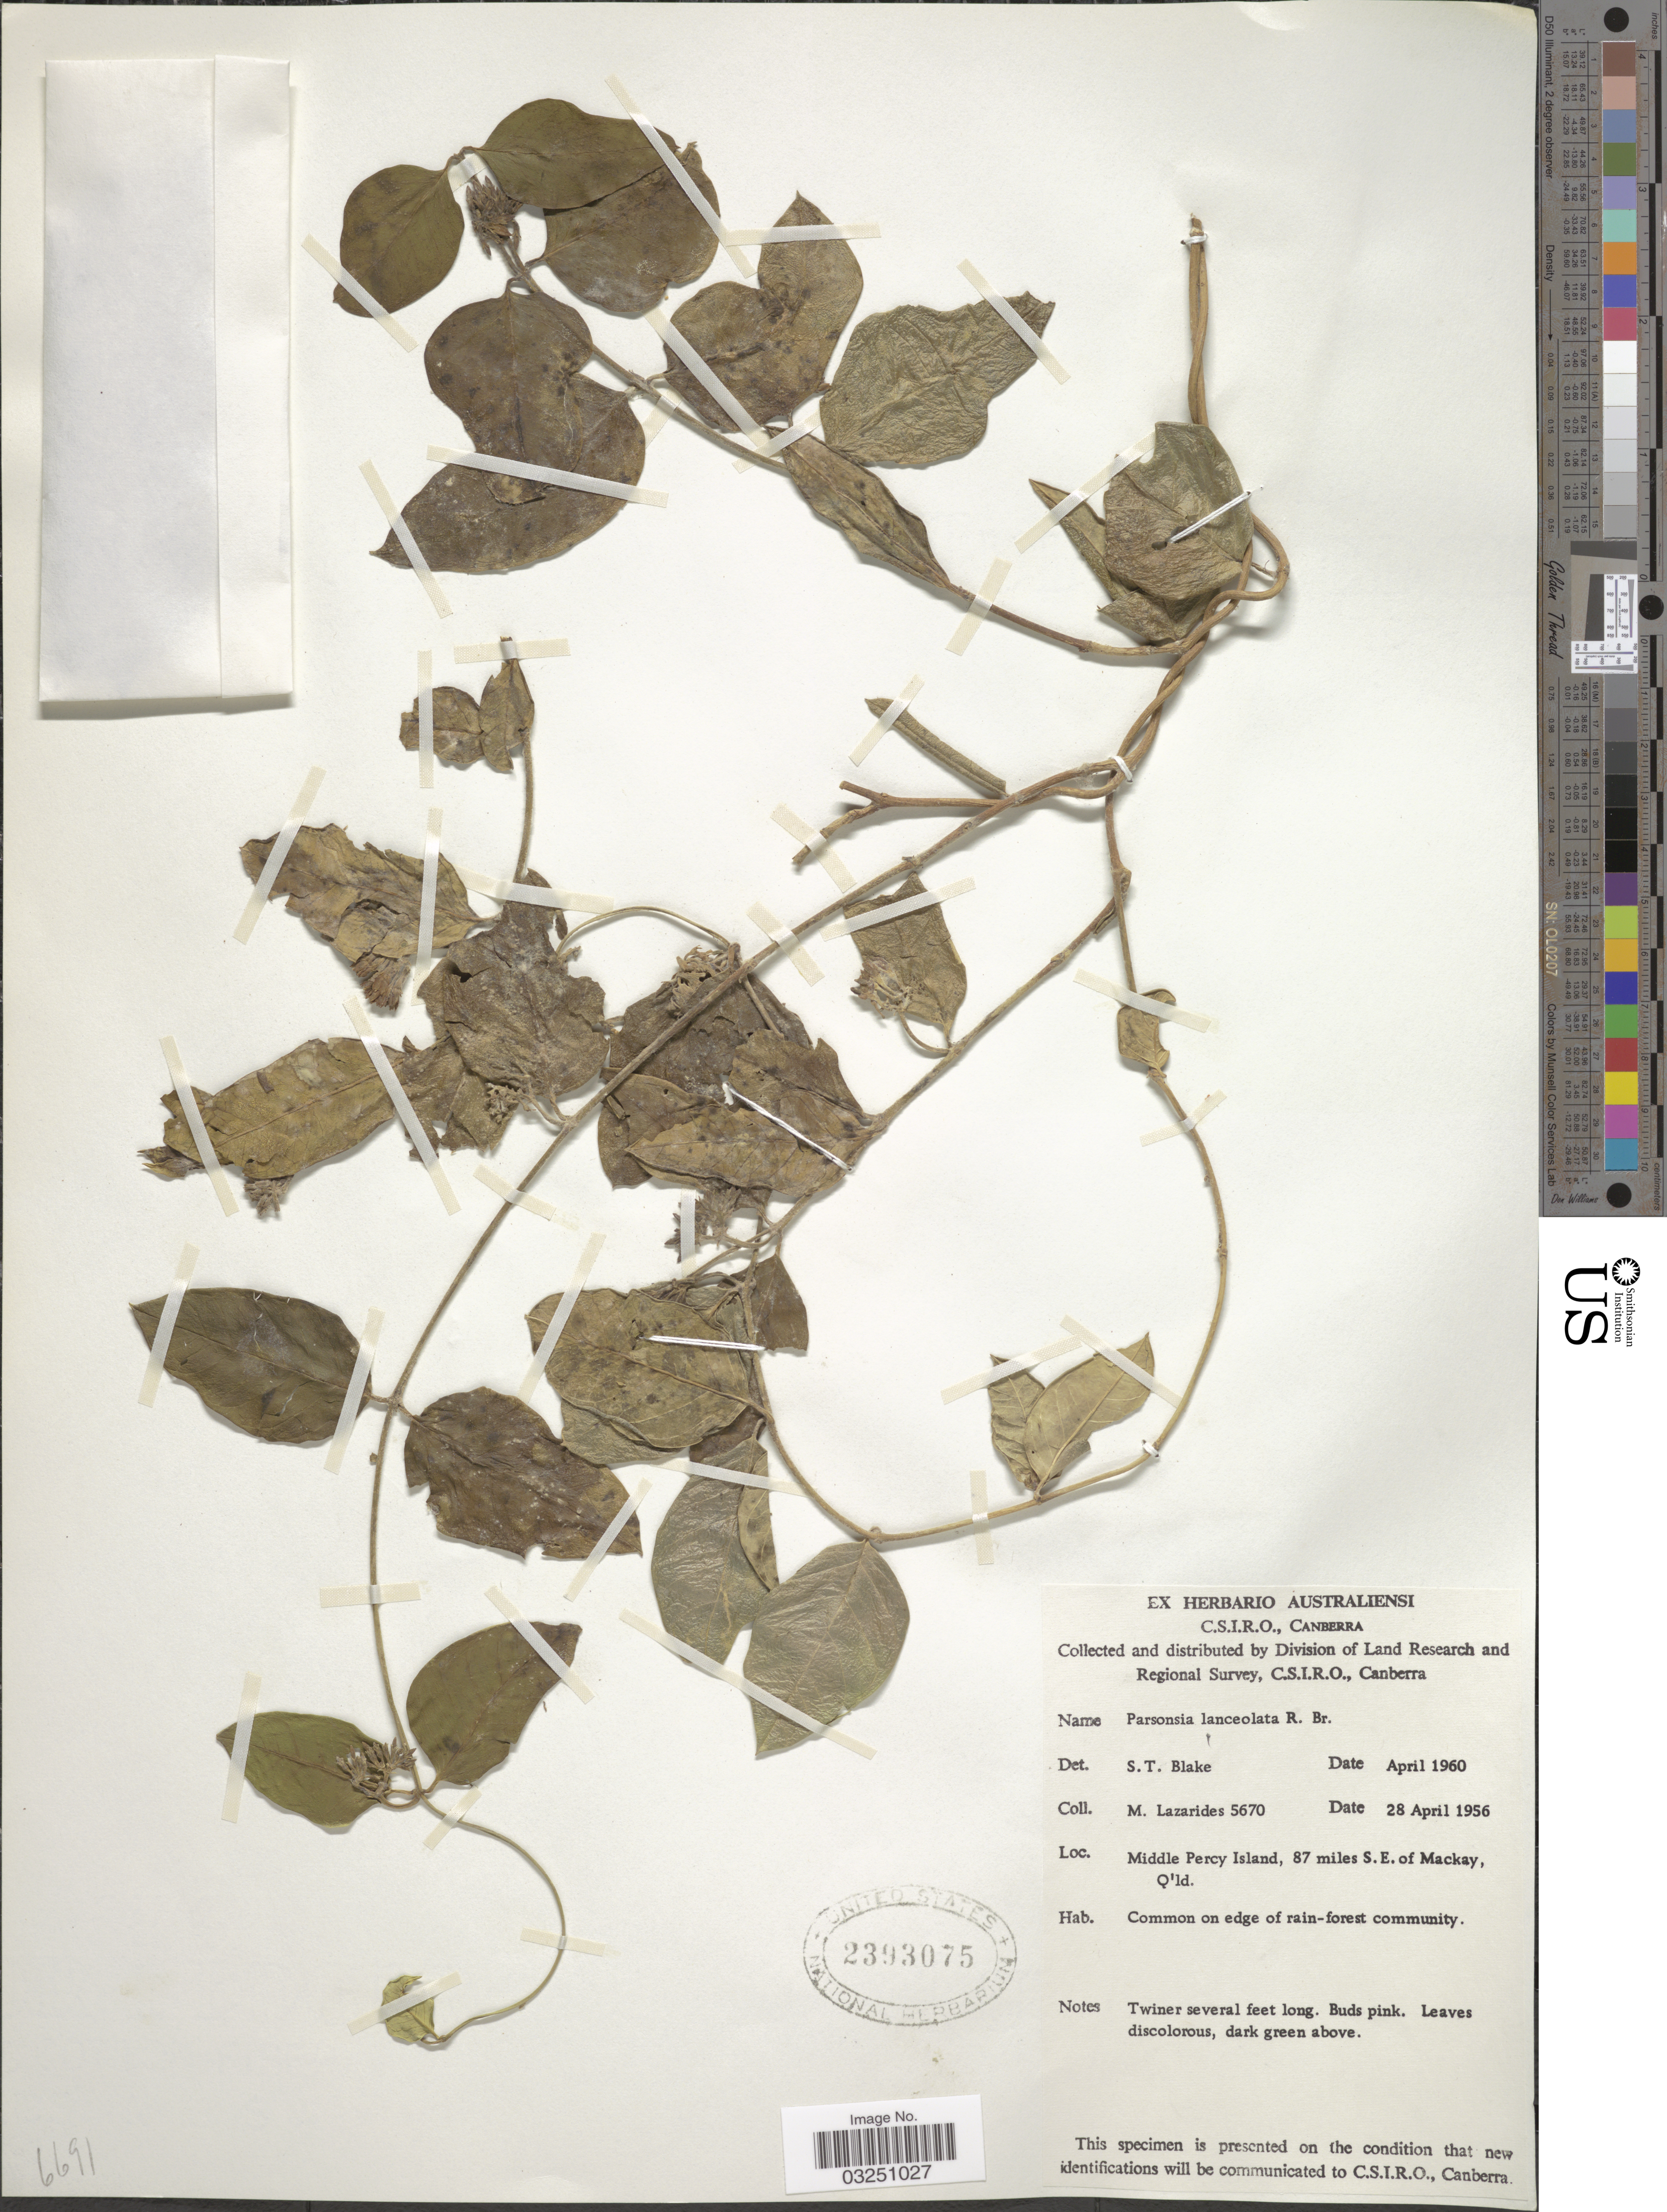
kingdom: Plantae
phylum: Tracheophyta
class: Magnoliopsida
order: Myrtales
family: Lythraceae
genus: Parsonsia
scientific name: Parsonsia lanceolata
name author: R. Br.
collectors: M. Lazarides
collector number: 5670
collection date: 1956-04-28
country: Australia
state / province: Queensland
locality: Middle Percy Island, 87 miles S.E. of Mackay.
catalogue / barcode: US 2393075